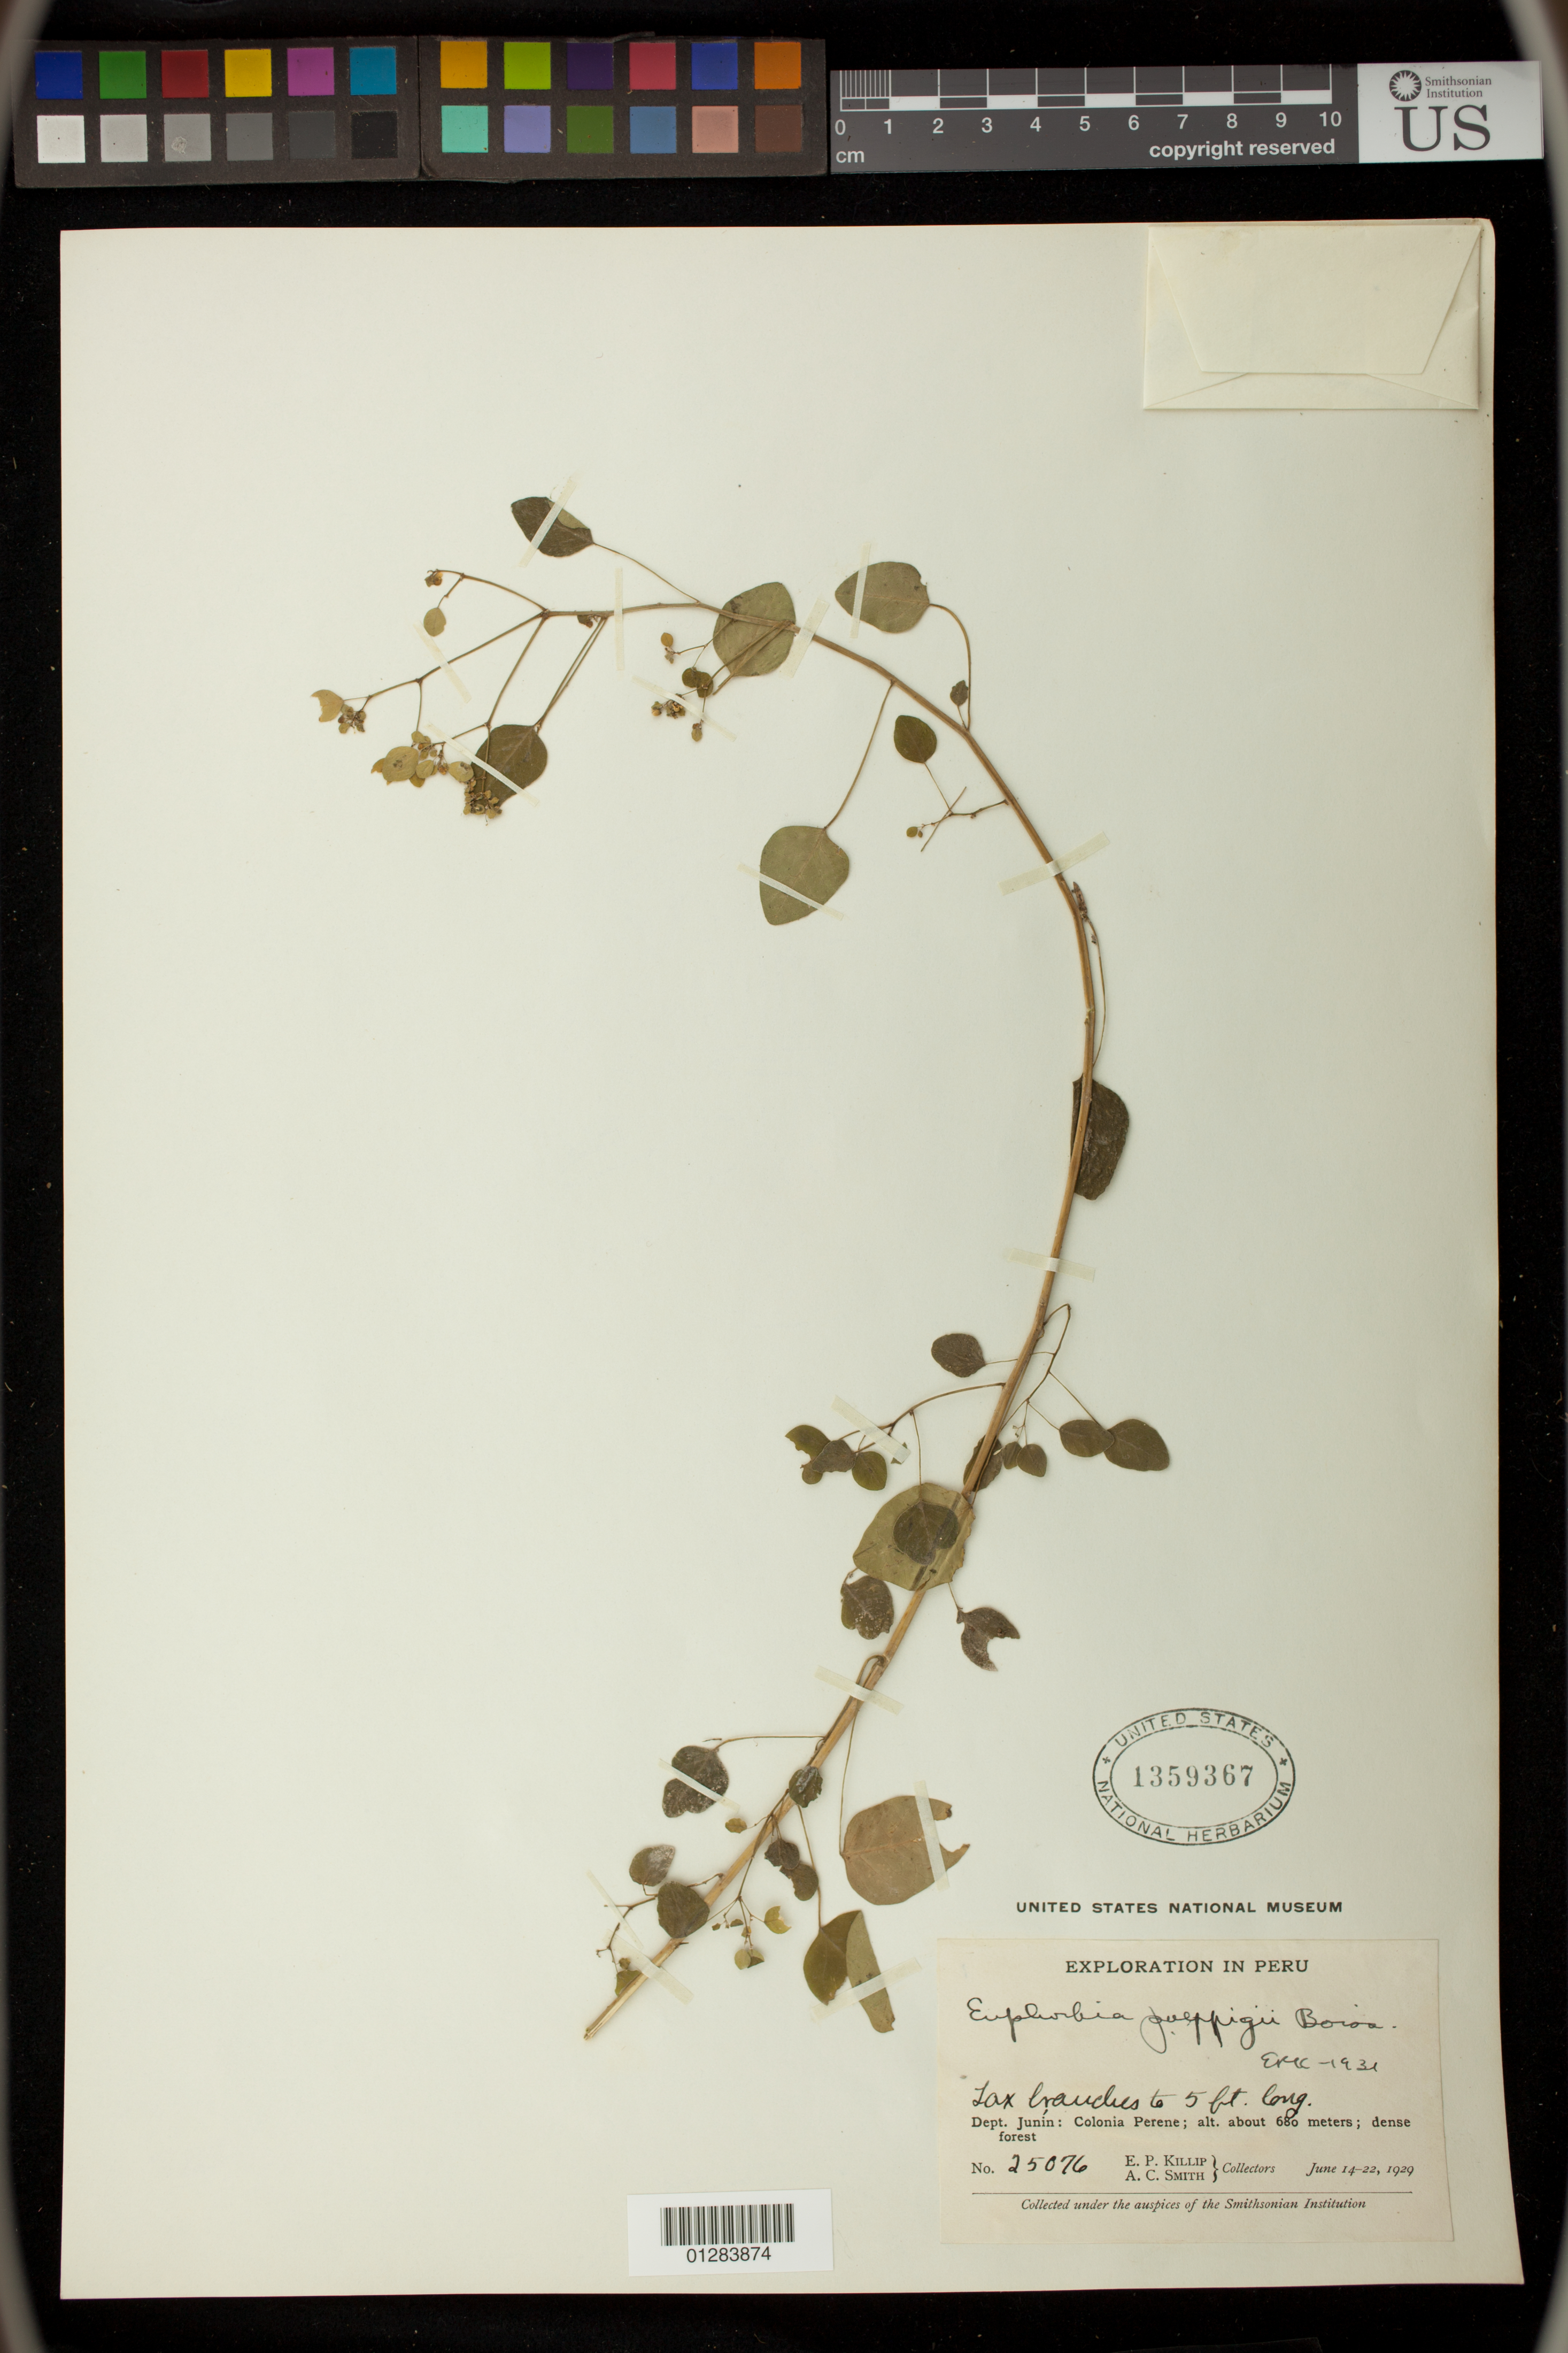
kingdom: Plantae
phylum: Tracheophyta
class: Magnoliopsida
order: Malpighiales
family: Euphorbiaceae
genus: Euphorbia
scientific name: Euphorbia poeppigii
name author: (Klotzsch & Garcke) Boiss.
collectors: E. P. Killip & A. C. Smith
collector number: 25076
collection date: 1929-06-14/1929-06-22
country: Peru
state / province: Junín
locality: Colonia Perene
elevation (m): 680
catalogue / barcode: US 1359367